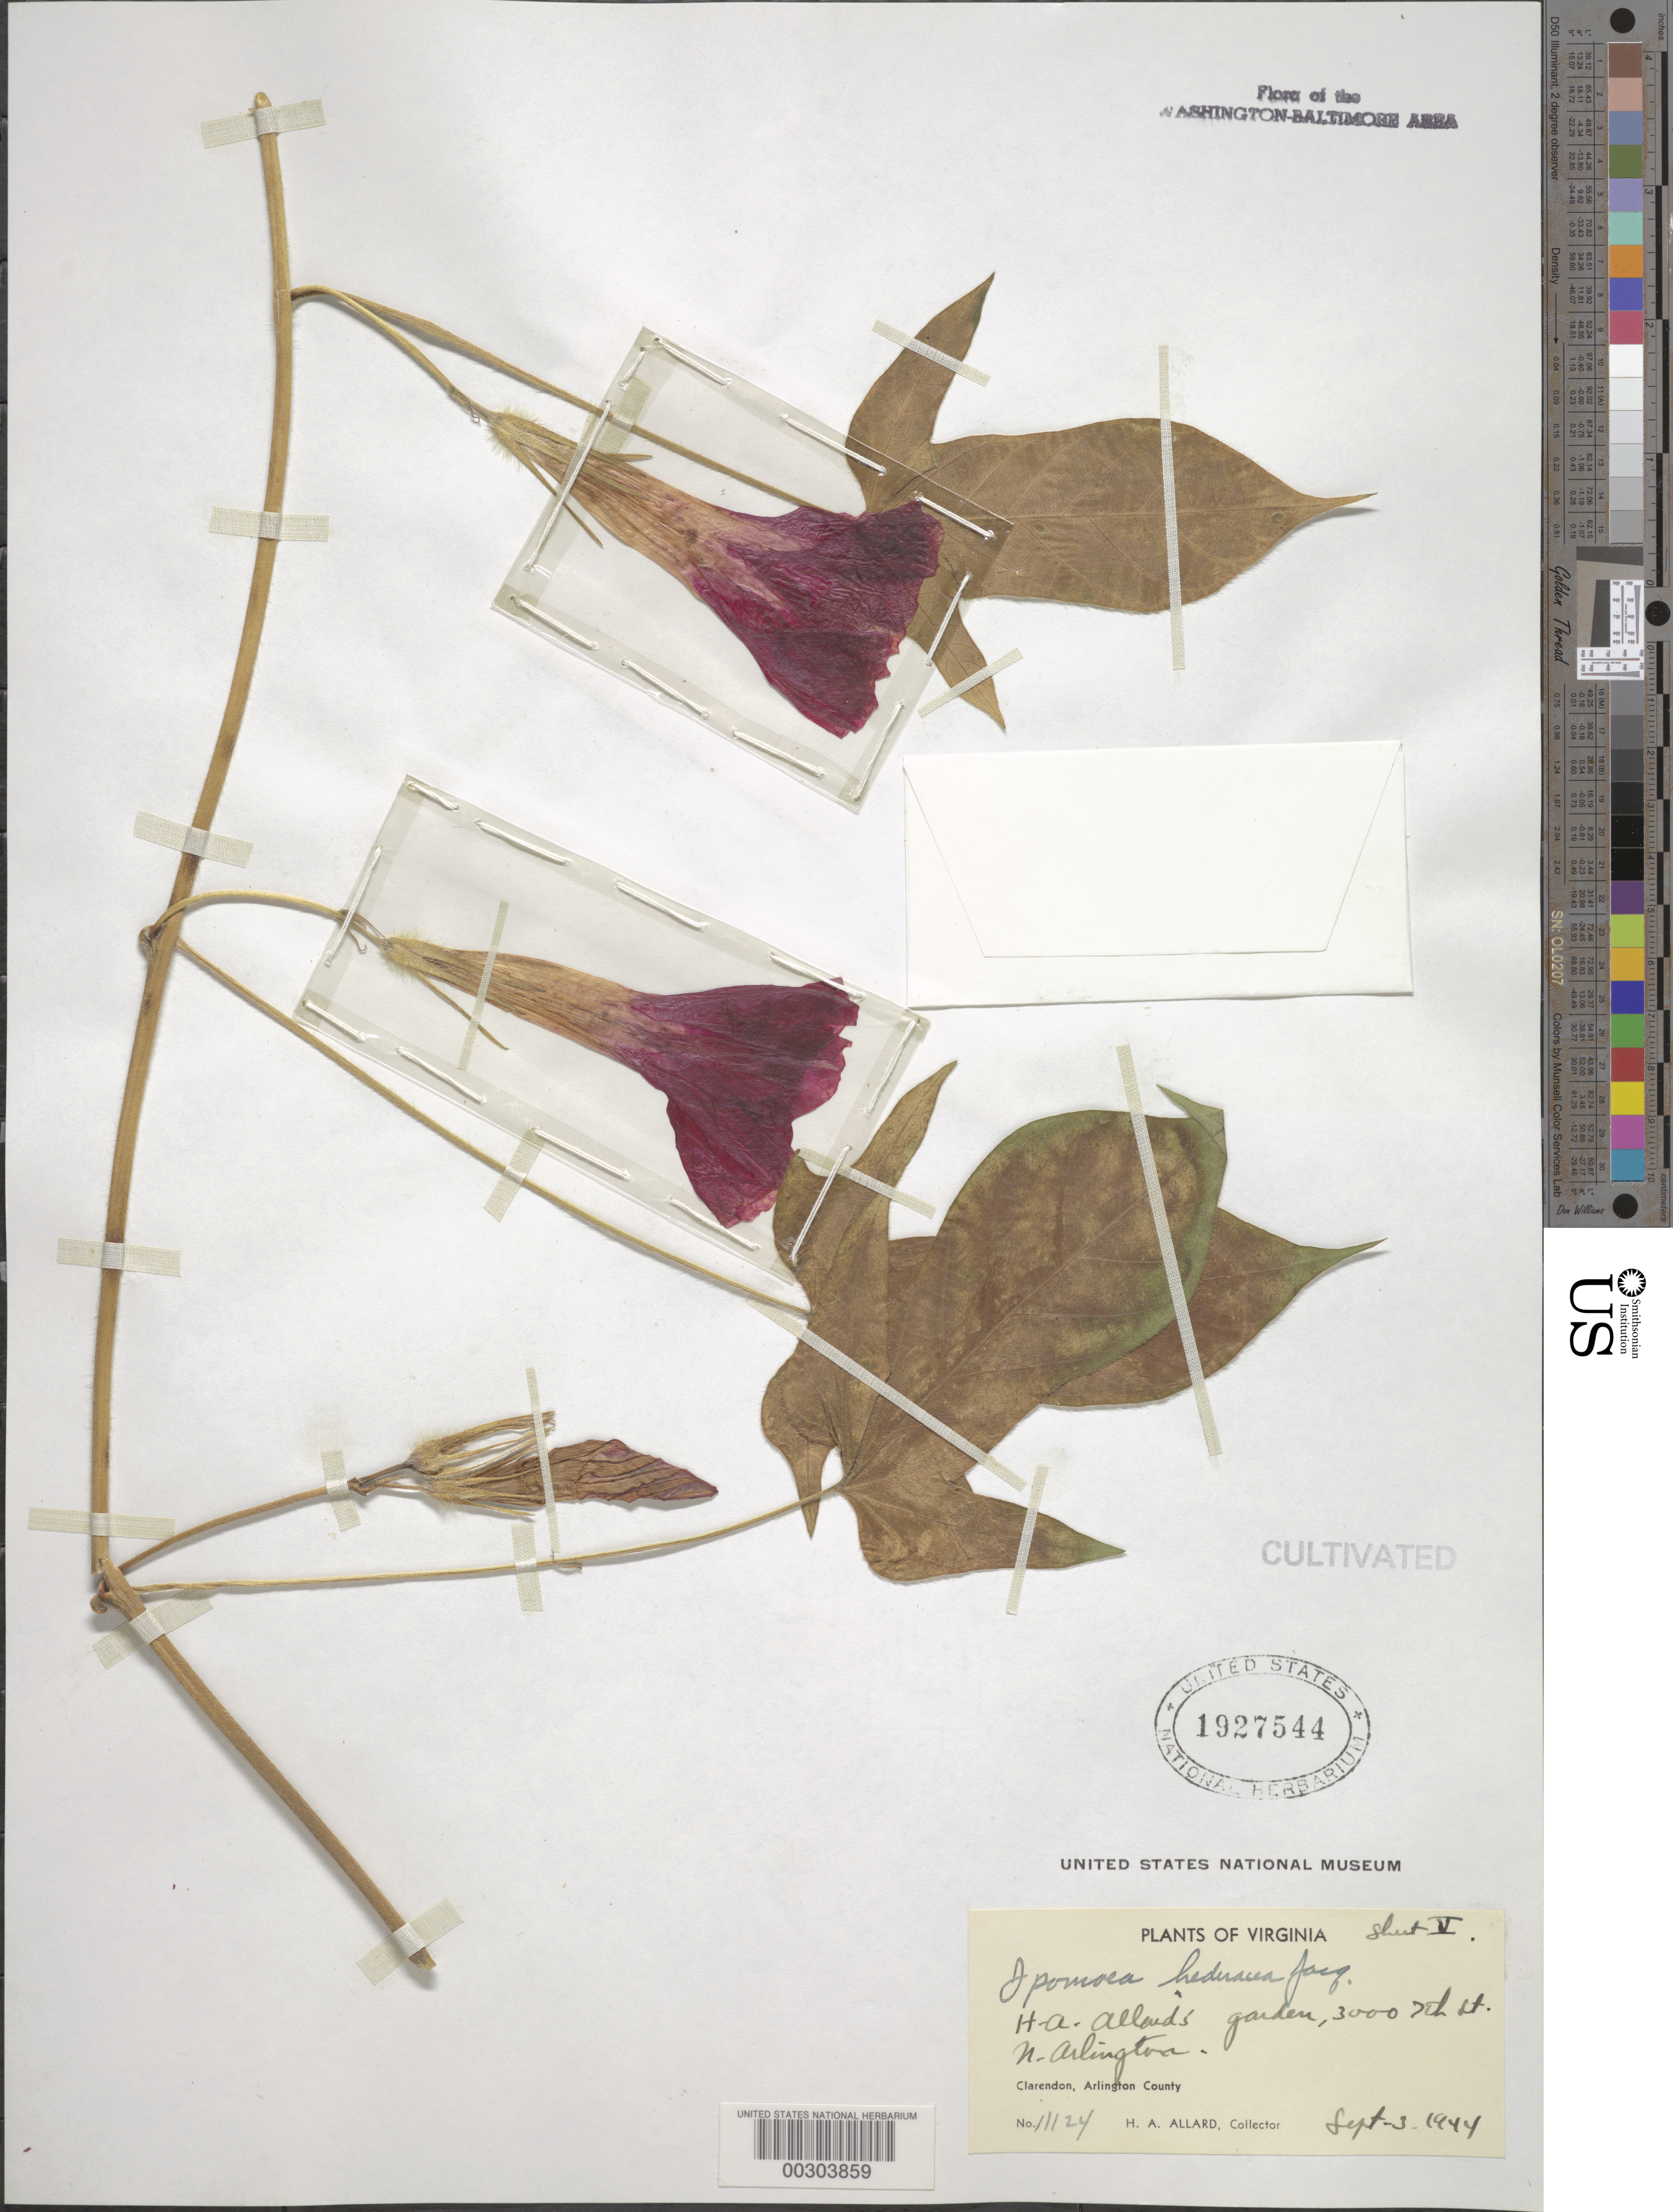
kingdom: Plantae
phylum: Tracheophyta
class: Magnoliopsida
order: Solanales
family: Convolvulaceae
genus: Ipomoea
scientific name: Ipomoea hederacea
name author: Jacq.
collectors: H. A. Allard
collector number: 11124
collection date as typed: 03 Sep 1944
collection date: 1944-09-03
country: United States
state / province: Virginia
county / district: Arlington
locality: Clarendon, 3000 7th St N., H.A. Allard's garden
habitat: Garden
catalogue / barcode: US 1927544